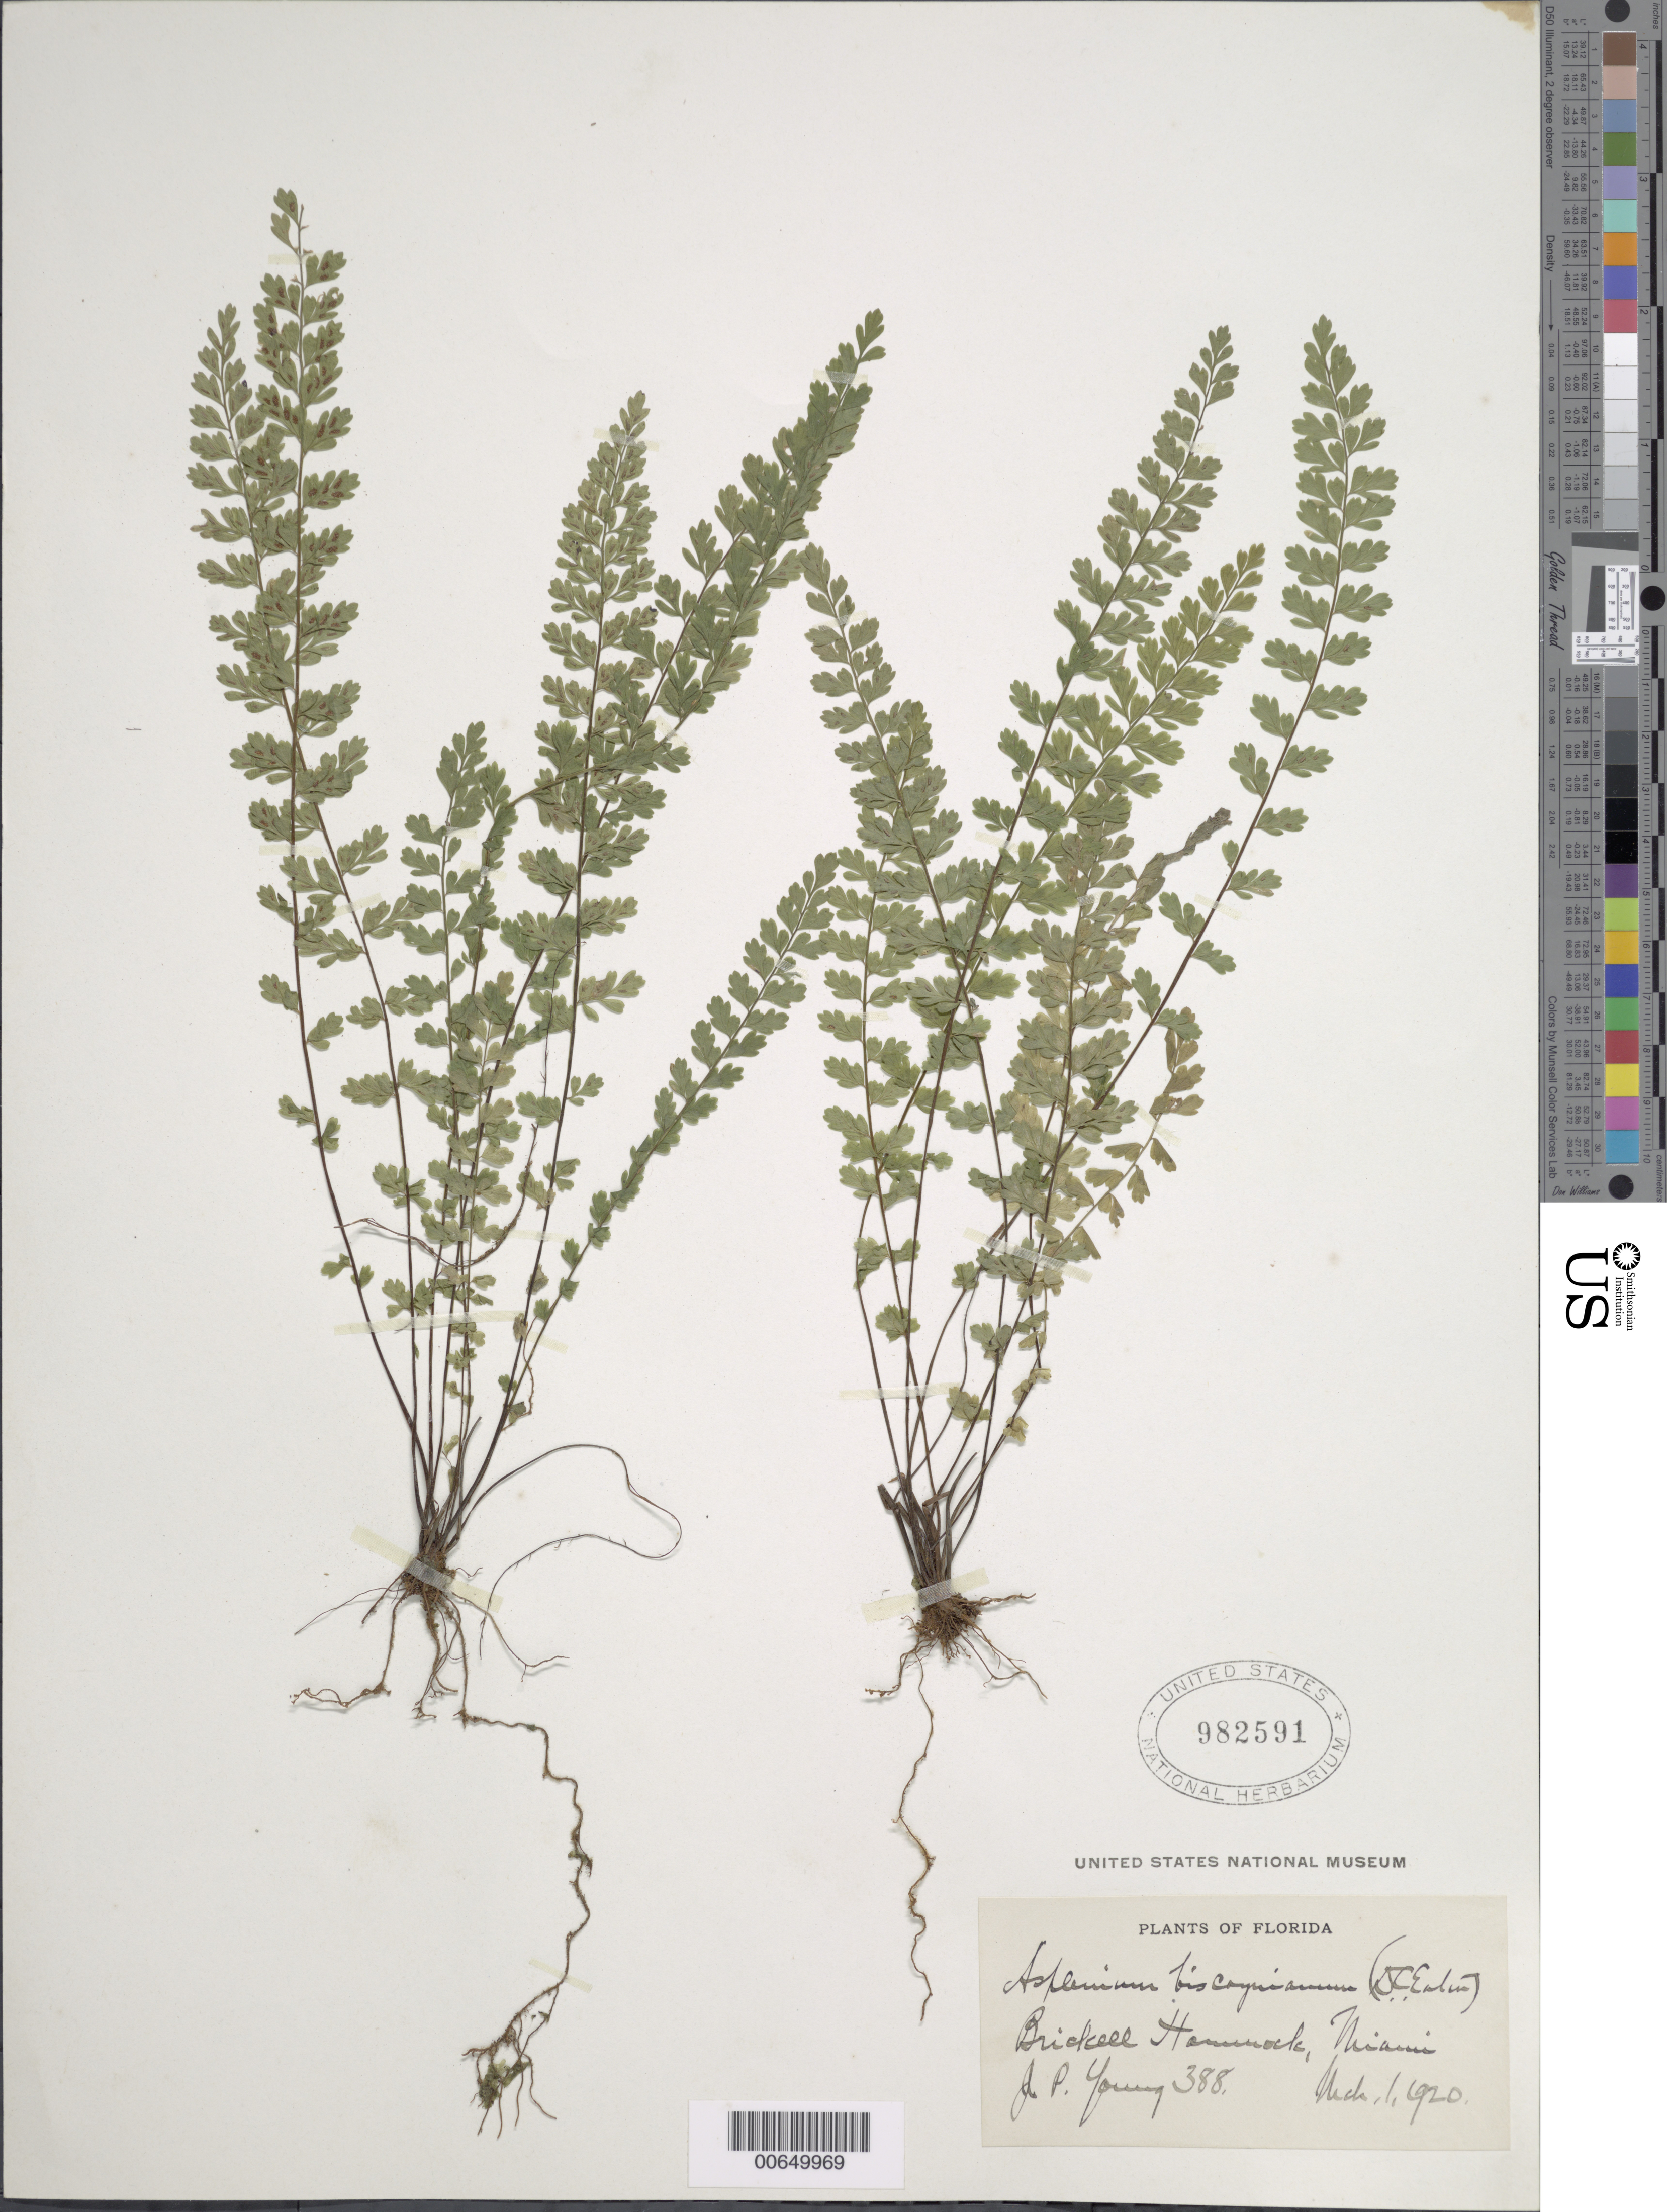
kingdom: Plantae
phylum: Tracheophyta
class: Polypodiopsida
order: Polypodiales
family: Aspleniaceae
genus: Asplenium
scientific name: Asplenium biscayneanum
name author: A.A. Eaton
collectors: J. P. Young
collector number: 388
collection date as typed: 01 Mar 1920 or 03 Jan 1920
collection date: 1920-01-03 or 1920-03-01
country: United States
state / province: Florida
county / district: Dade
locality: Brickell Hammock, Miami.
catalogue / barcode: US 982591